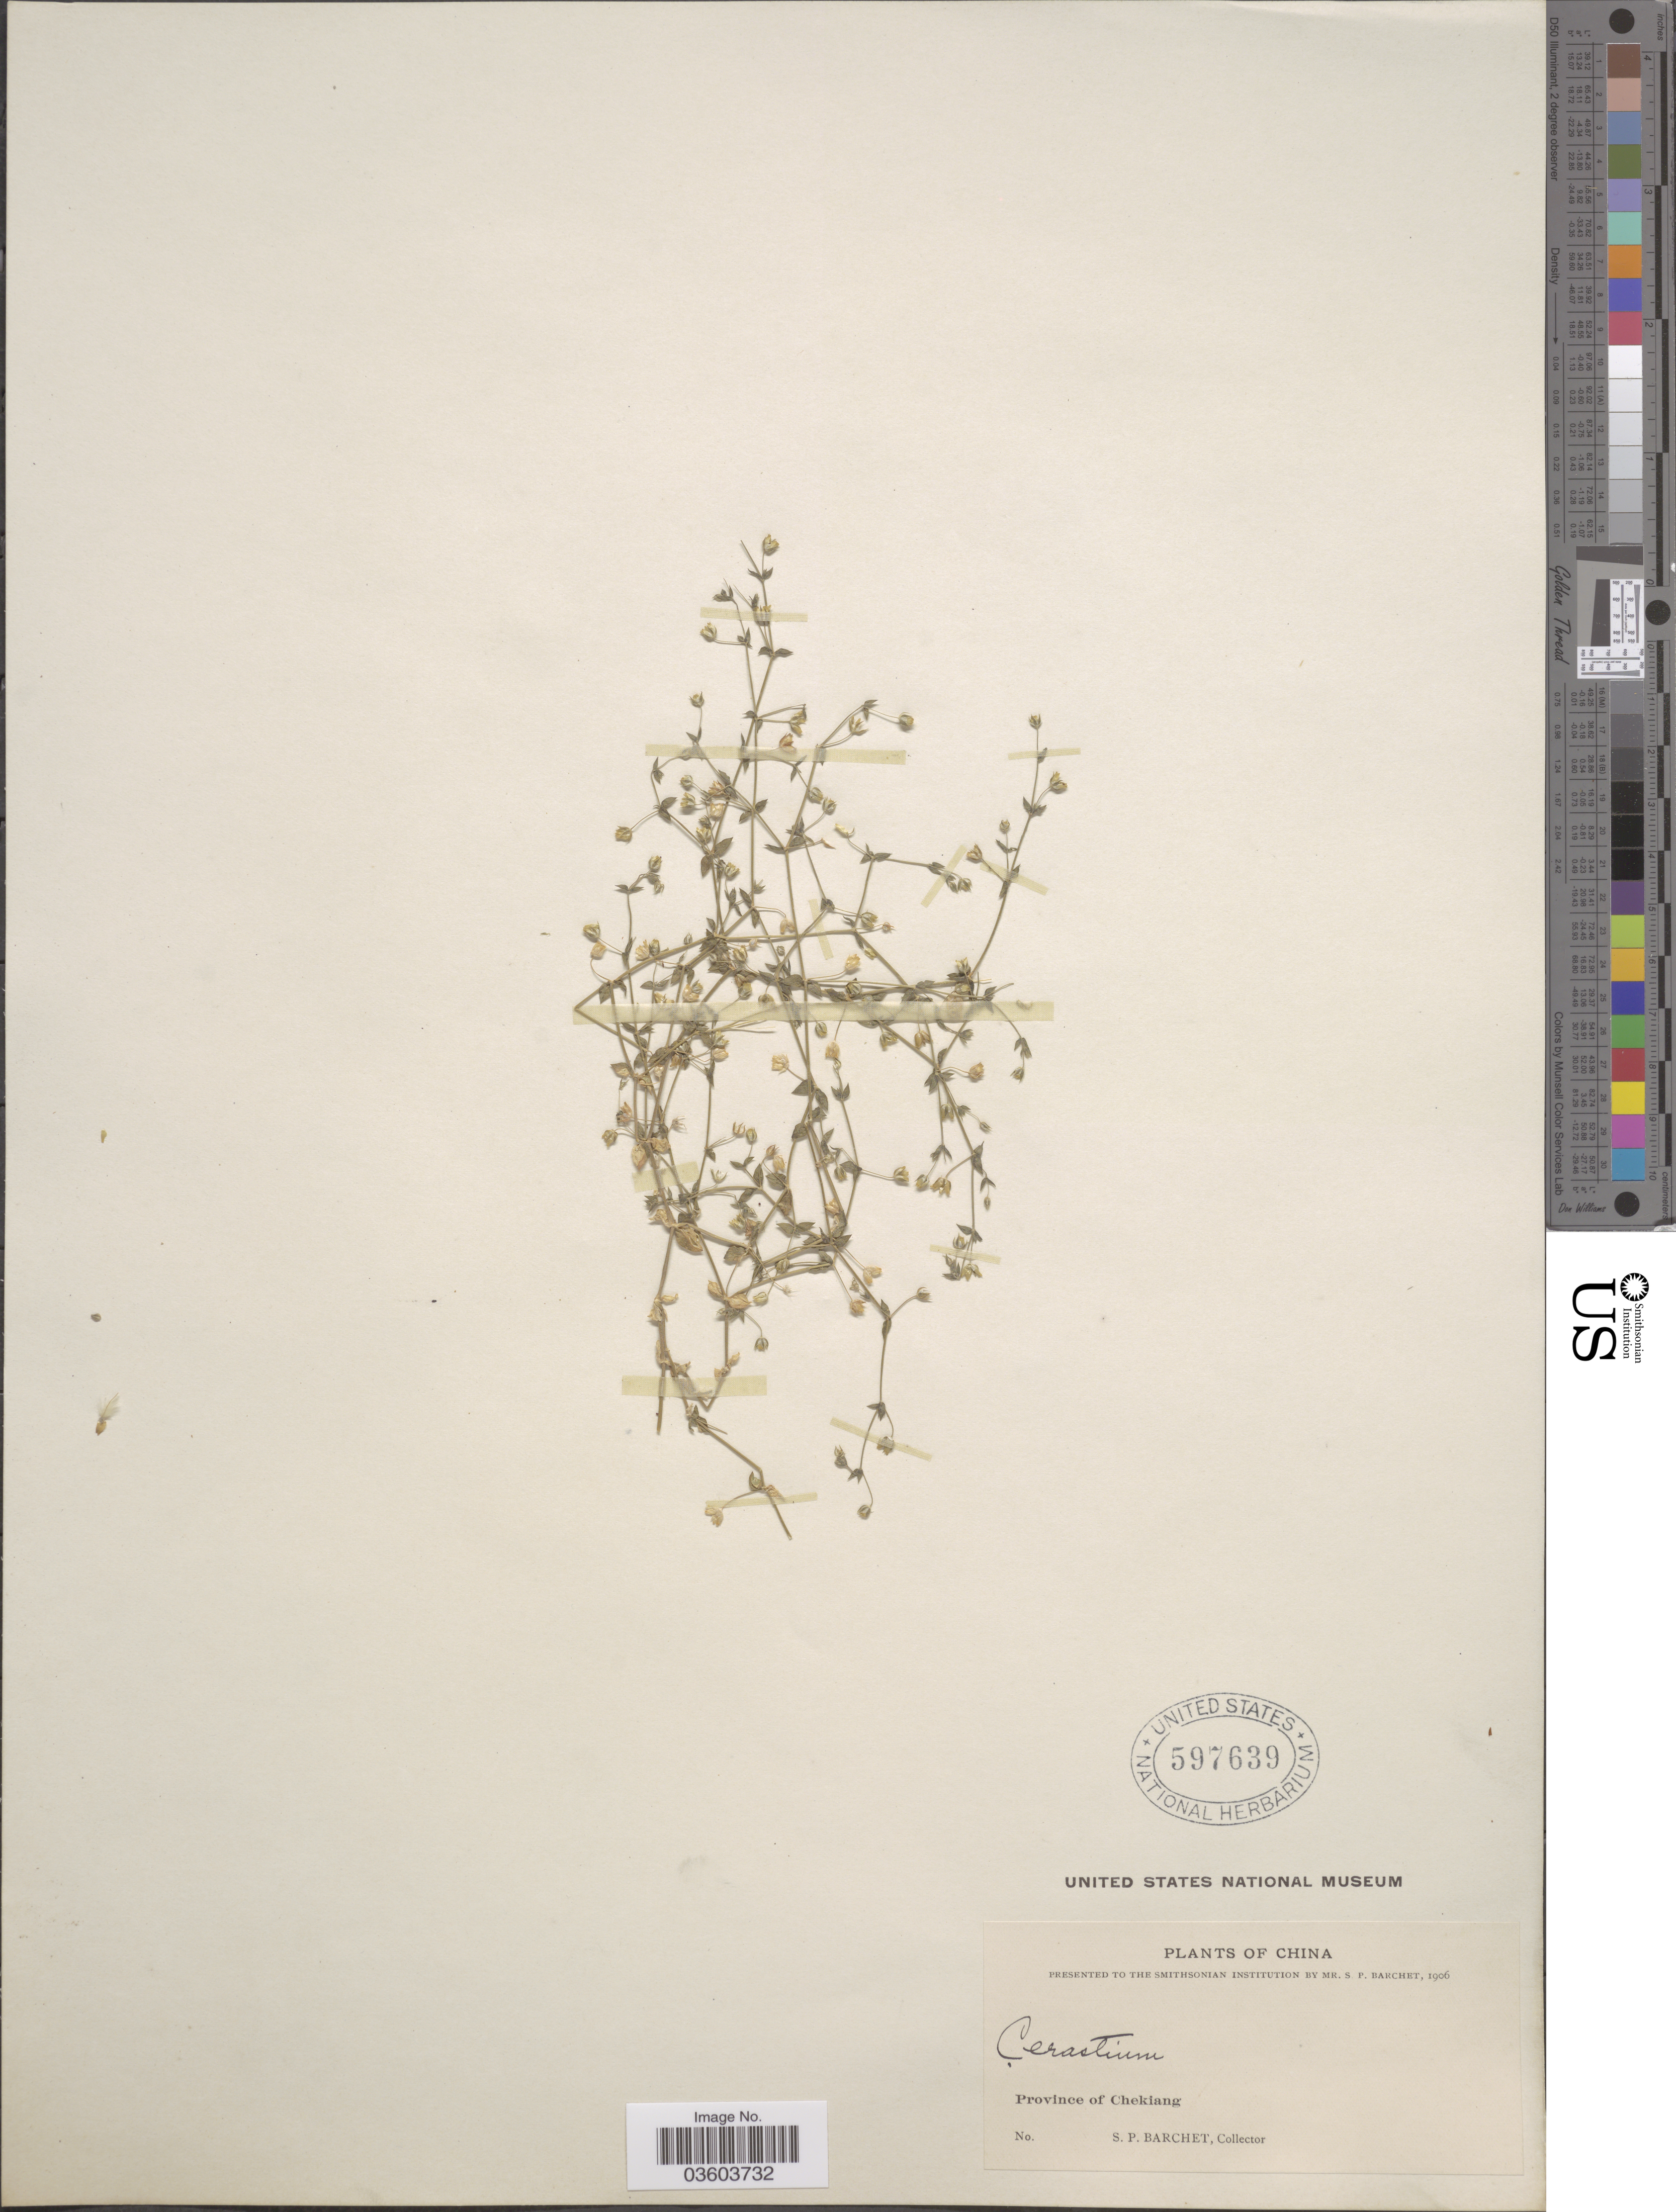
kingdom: Plantae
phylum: Tracheophyta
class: Magnoliopsida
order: Caryophyllales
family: Caryophyllaceae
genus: Cerastium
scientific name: Cerastium sp.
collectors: S. P. Barchet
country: China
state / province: Zhejiang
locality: Province of Chekiang.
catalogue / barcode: US 597639